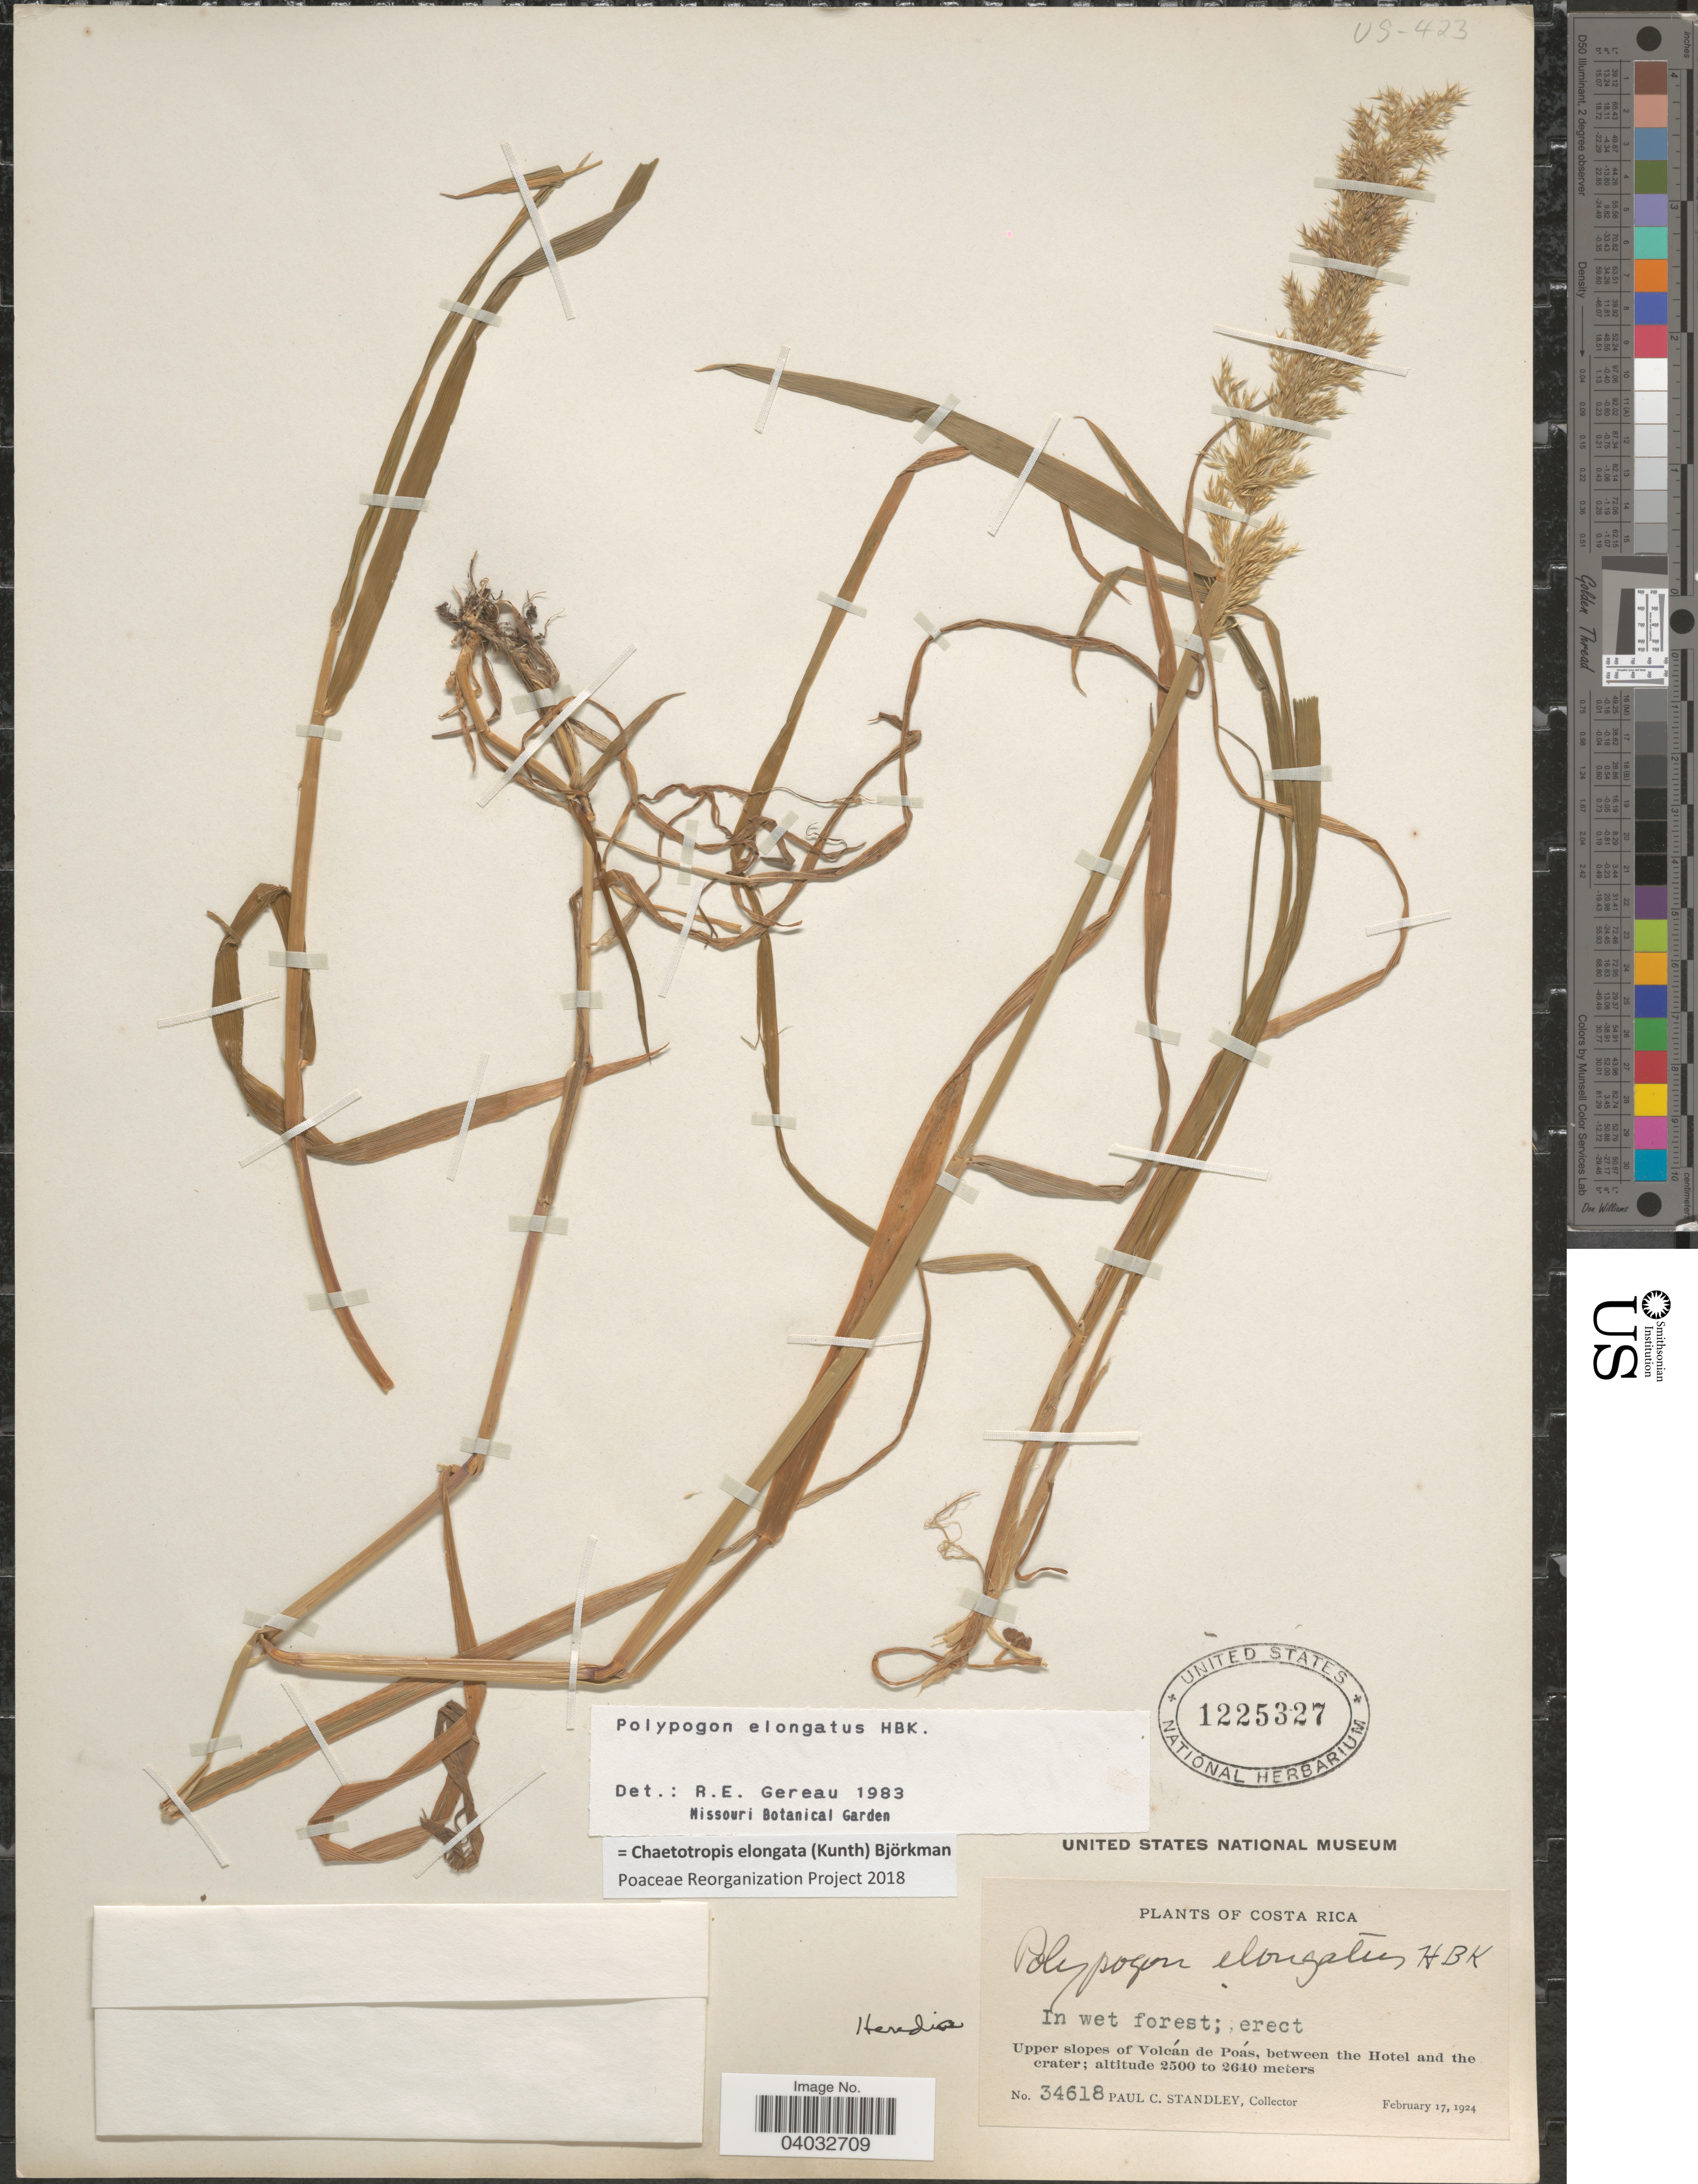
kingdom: Plantae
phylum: Tracheophyta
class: Liliopsida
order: Poales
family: Poaceae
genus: Chaetotropis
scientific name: Chaetotropis elongata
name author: (Kunth) Björkman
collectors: P. C. Standley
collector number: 34618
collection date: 1924-02-17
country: Costa Rica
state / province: Heredia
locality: In wet forest; Upper slopes of Volcán de Poás, between the Hotel and the crater.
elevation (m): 2500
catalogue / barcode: US 1225327